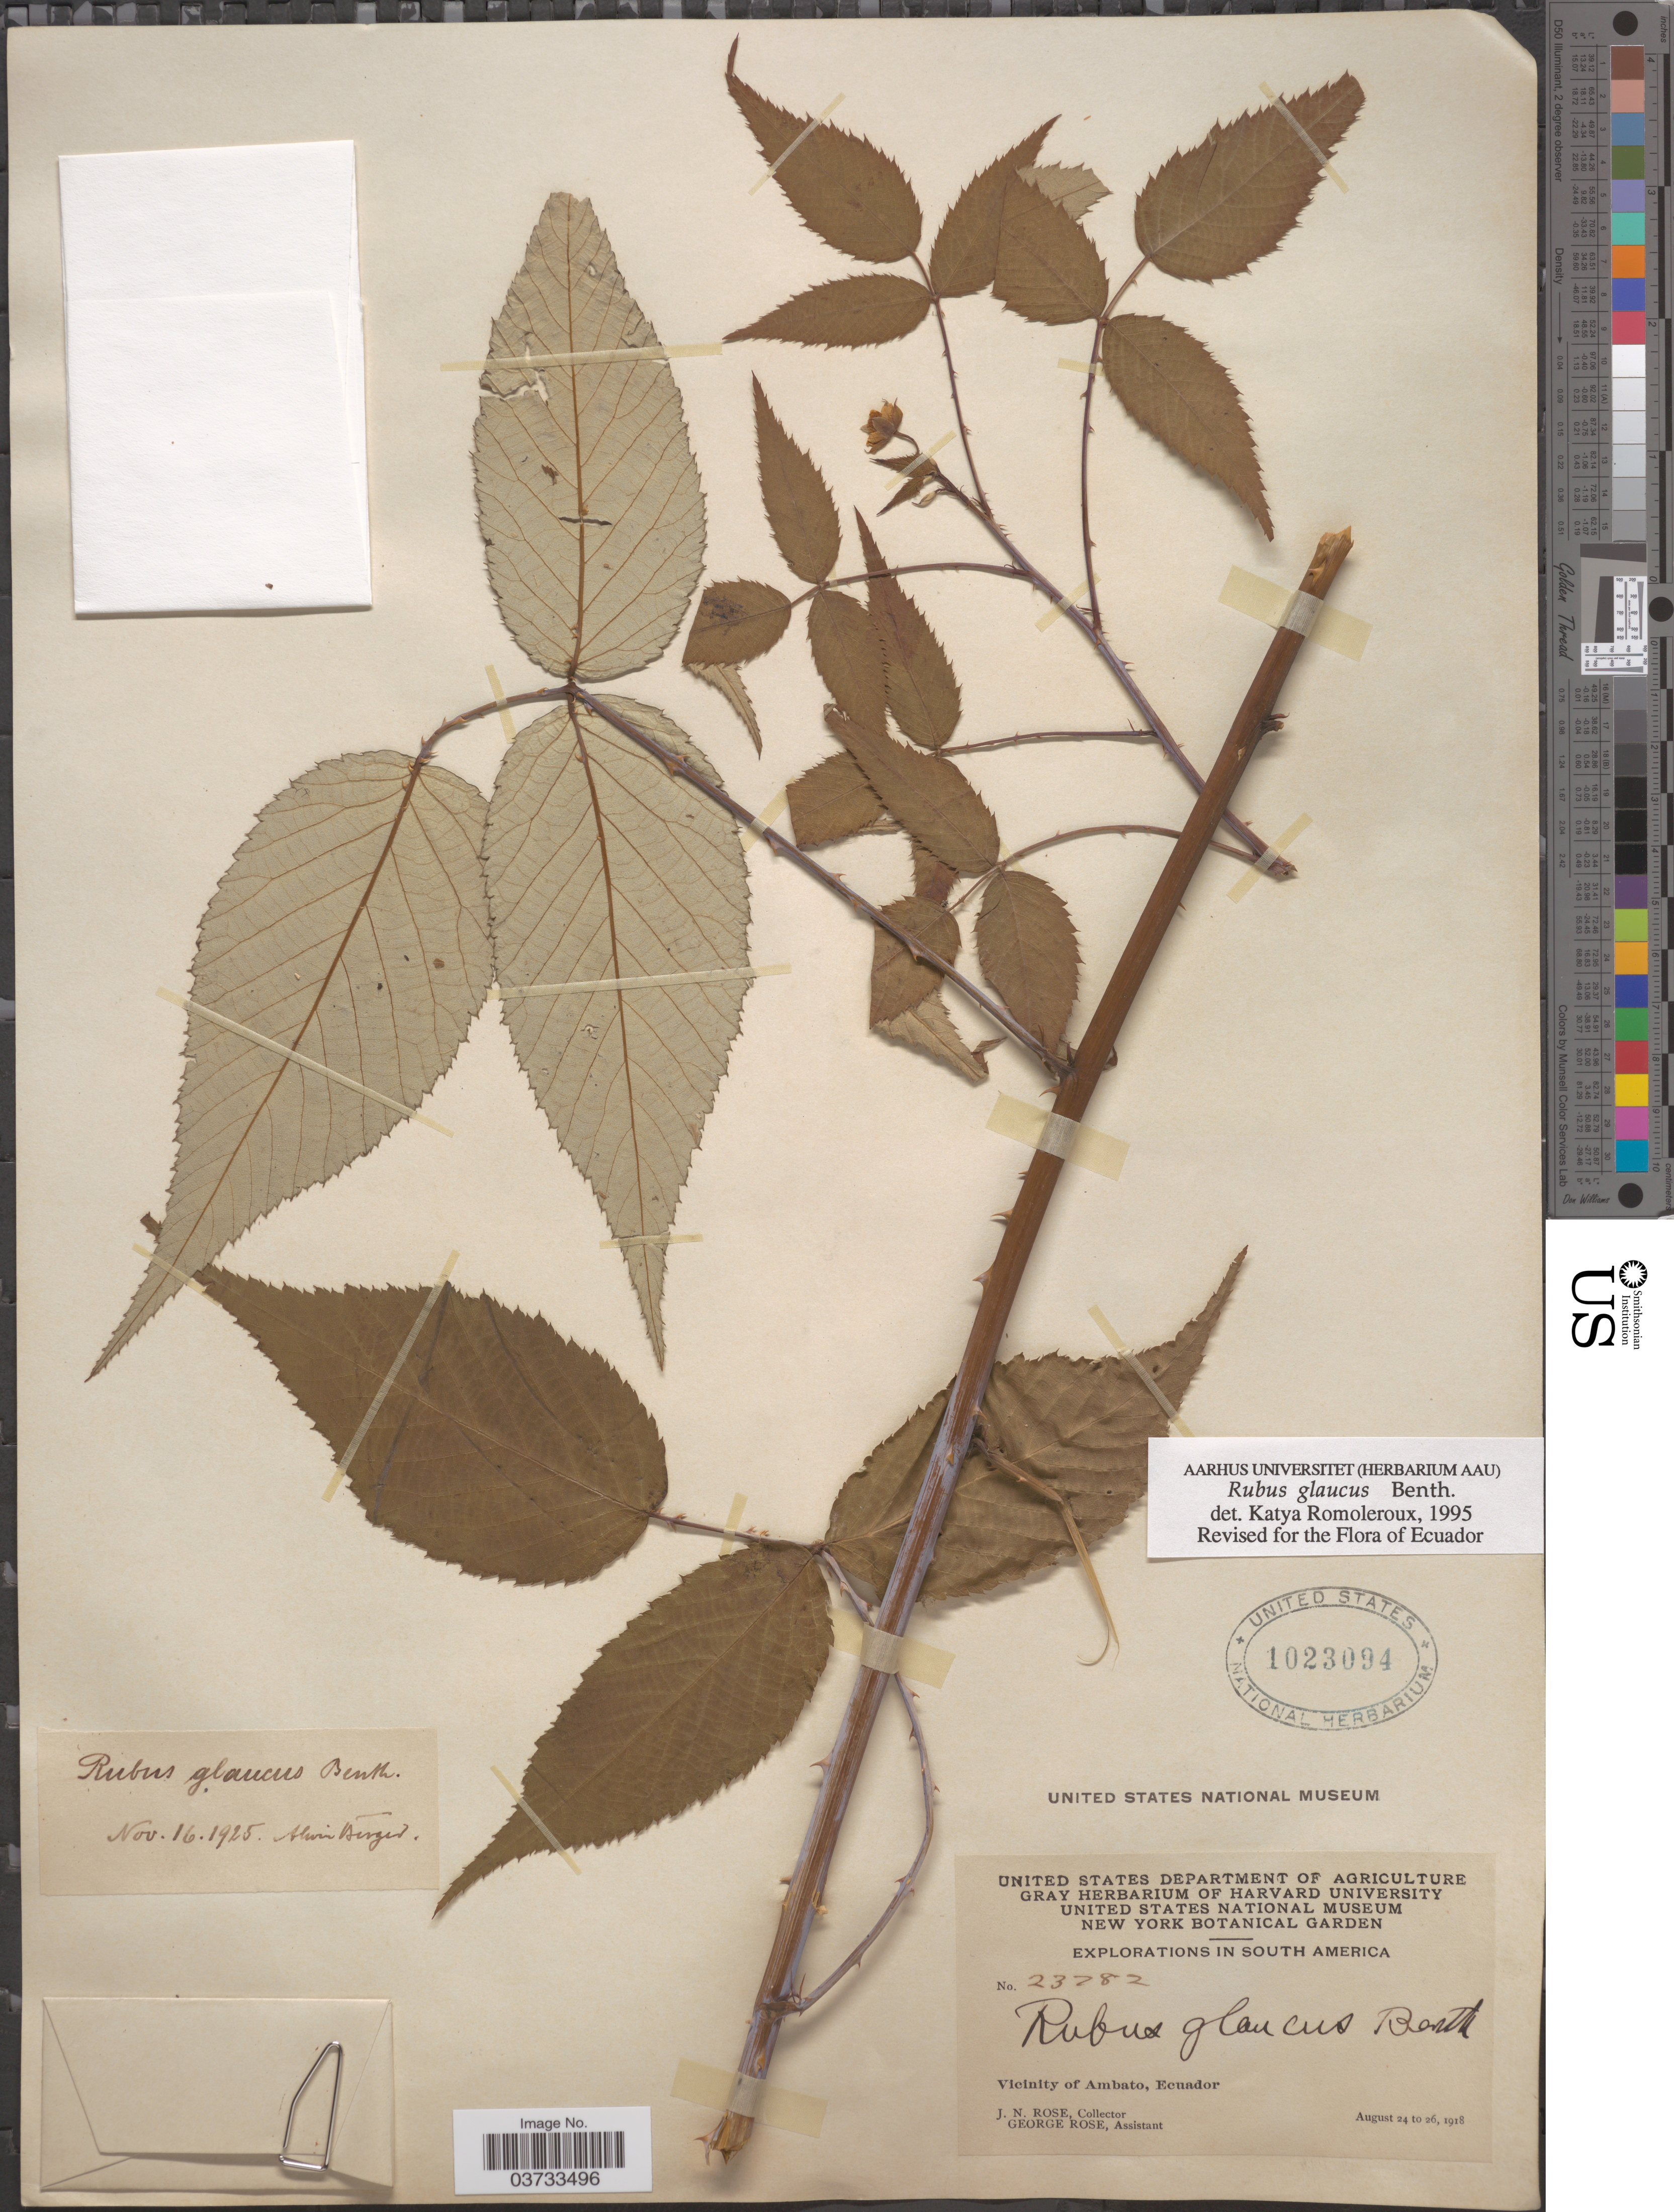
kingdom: Plantae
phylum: Tracheophyta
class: Magnoliopsida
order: Rosales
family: Rosaceae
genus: Rubus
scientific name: Rubus glaucus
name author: Benth.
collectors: J. N. Rose & G. Rose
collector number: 23782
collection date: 1918-08-24/1918-08-26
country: Ecuador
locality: Vicinity of Ambato.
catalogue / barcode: US 1023094